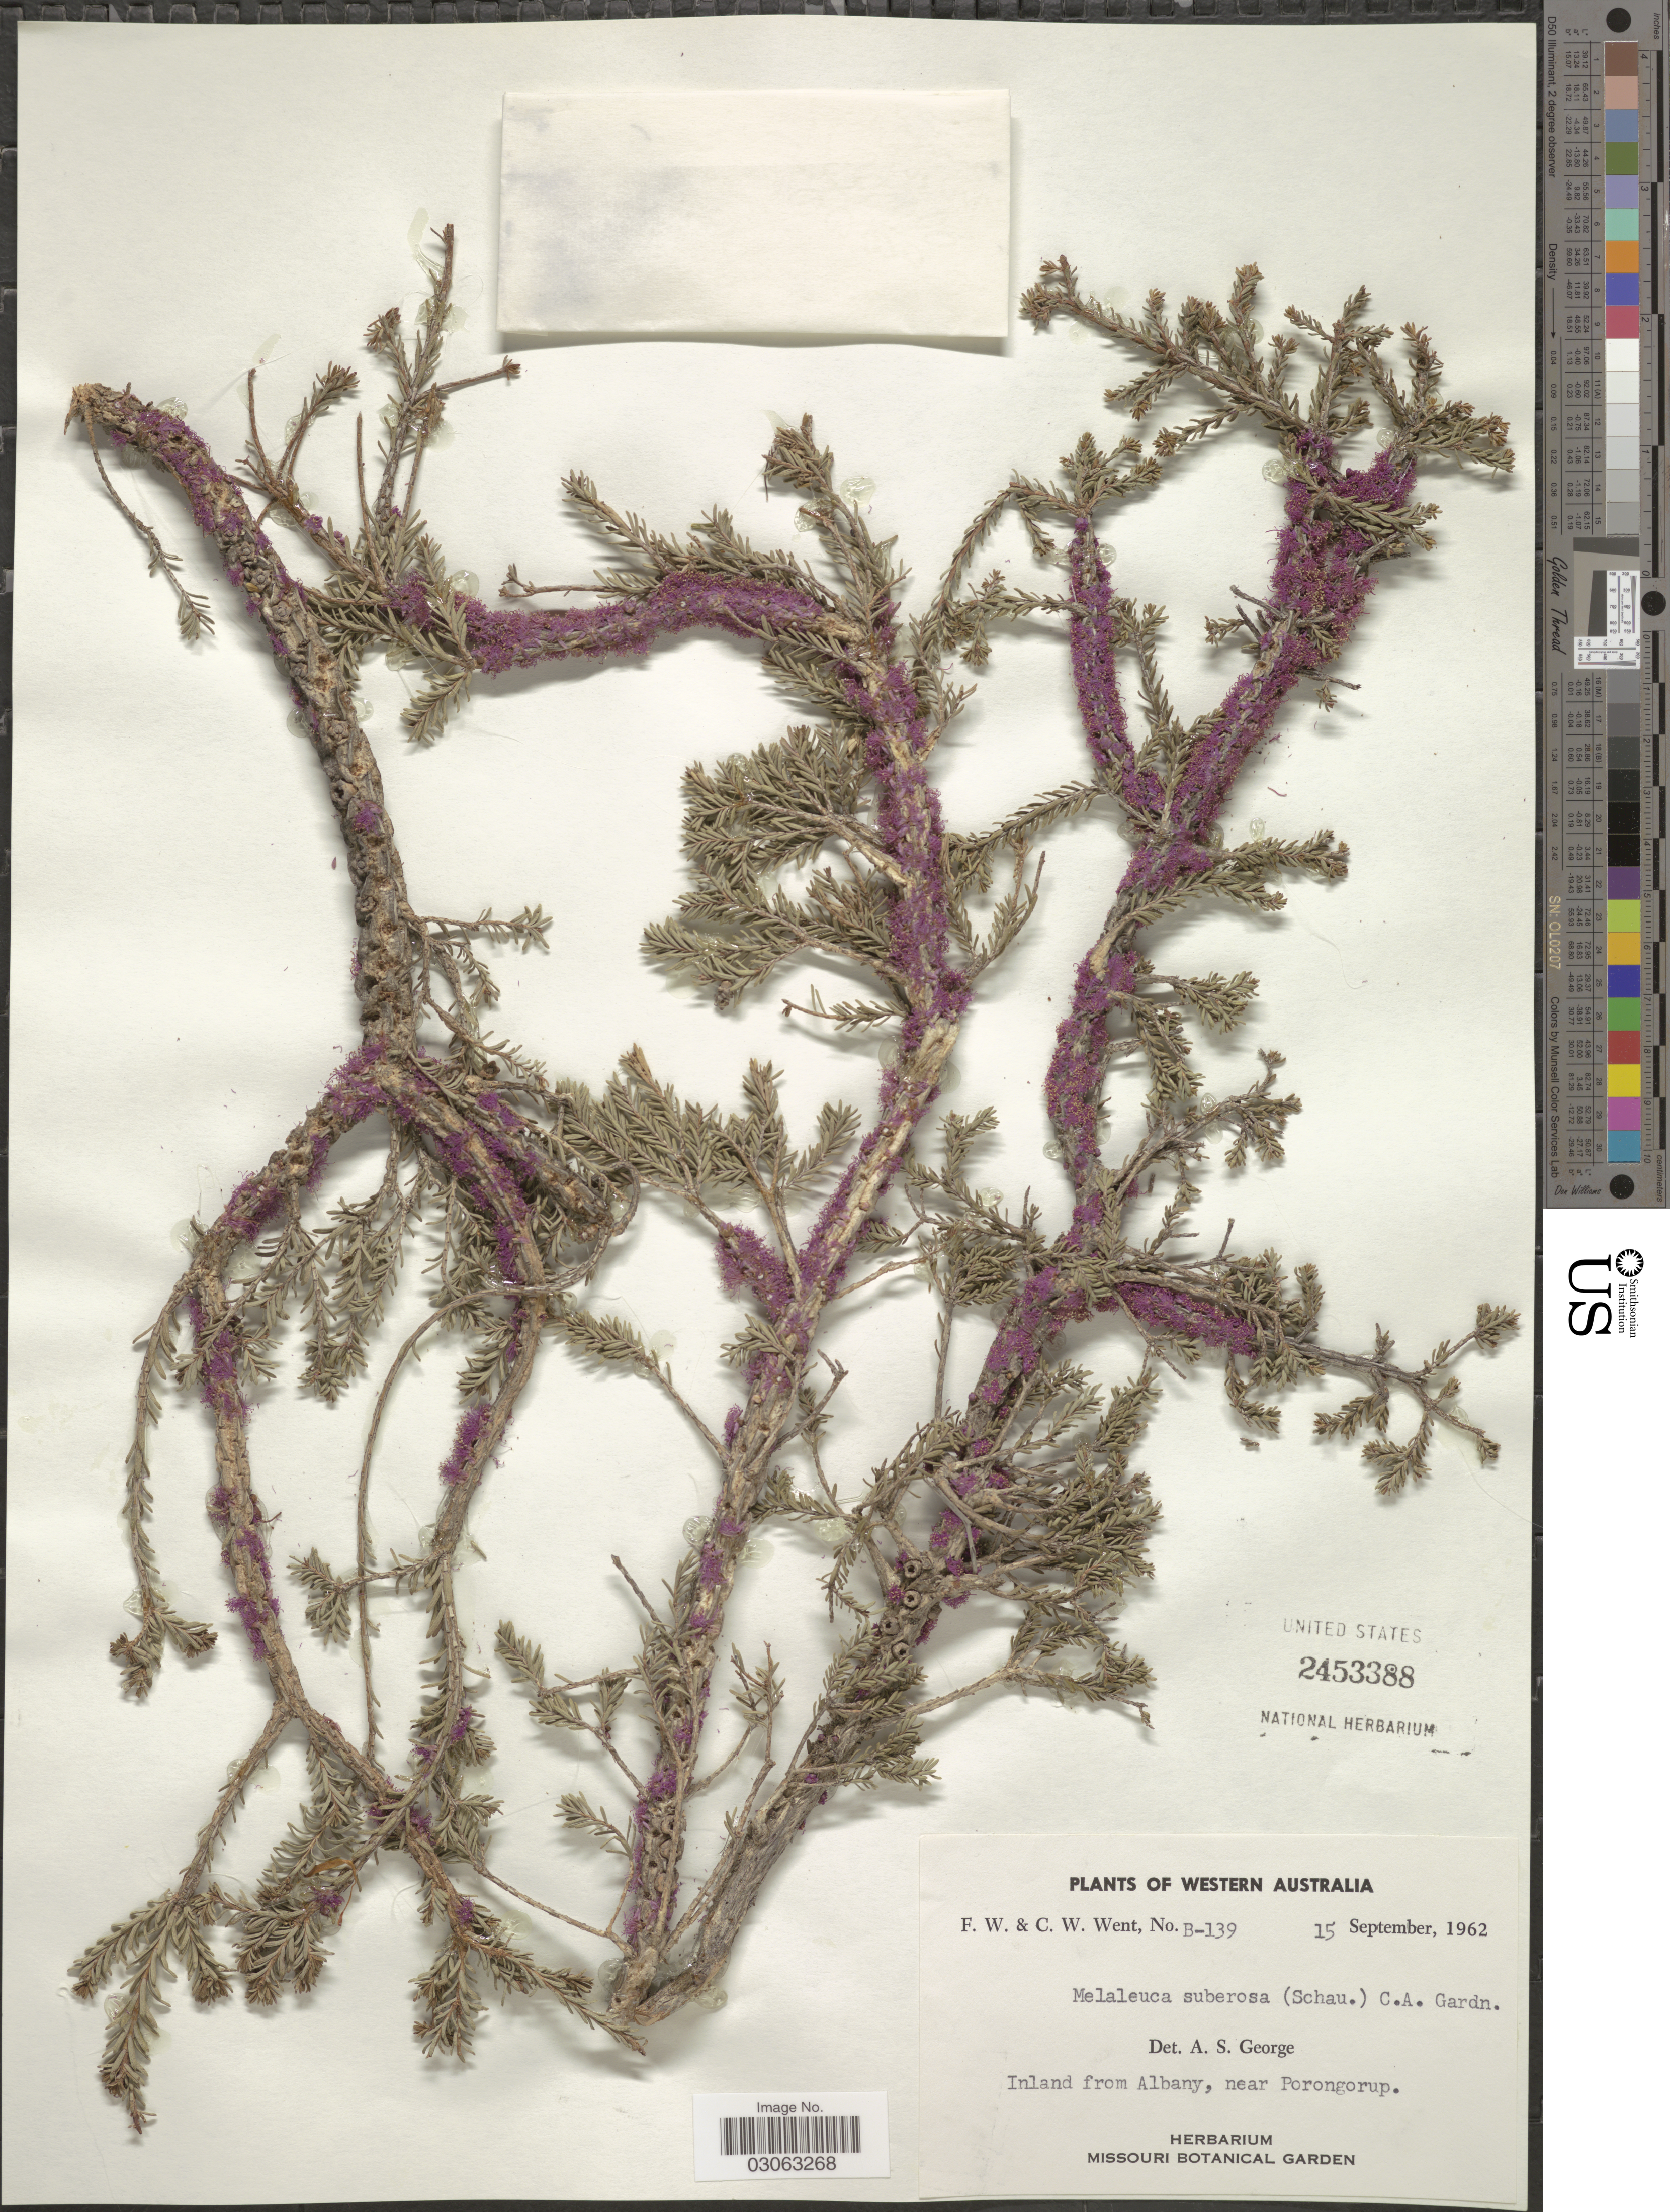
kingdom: Plantae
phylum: Tracheophyta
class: Magnoliopsida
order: Myrtales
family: Myrtaceae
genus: Melaleuca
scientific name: Melaleuca suberosa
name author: (Schauer) C.A. Gardner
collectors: F. W. Went & C. W. Went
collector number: B-139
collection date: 1962-09-15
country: Australia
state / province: Western Australia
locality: Inland from Albany, near Porongorup.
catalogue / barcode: US 2453388